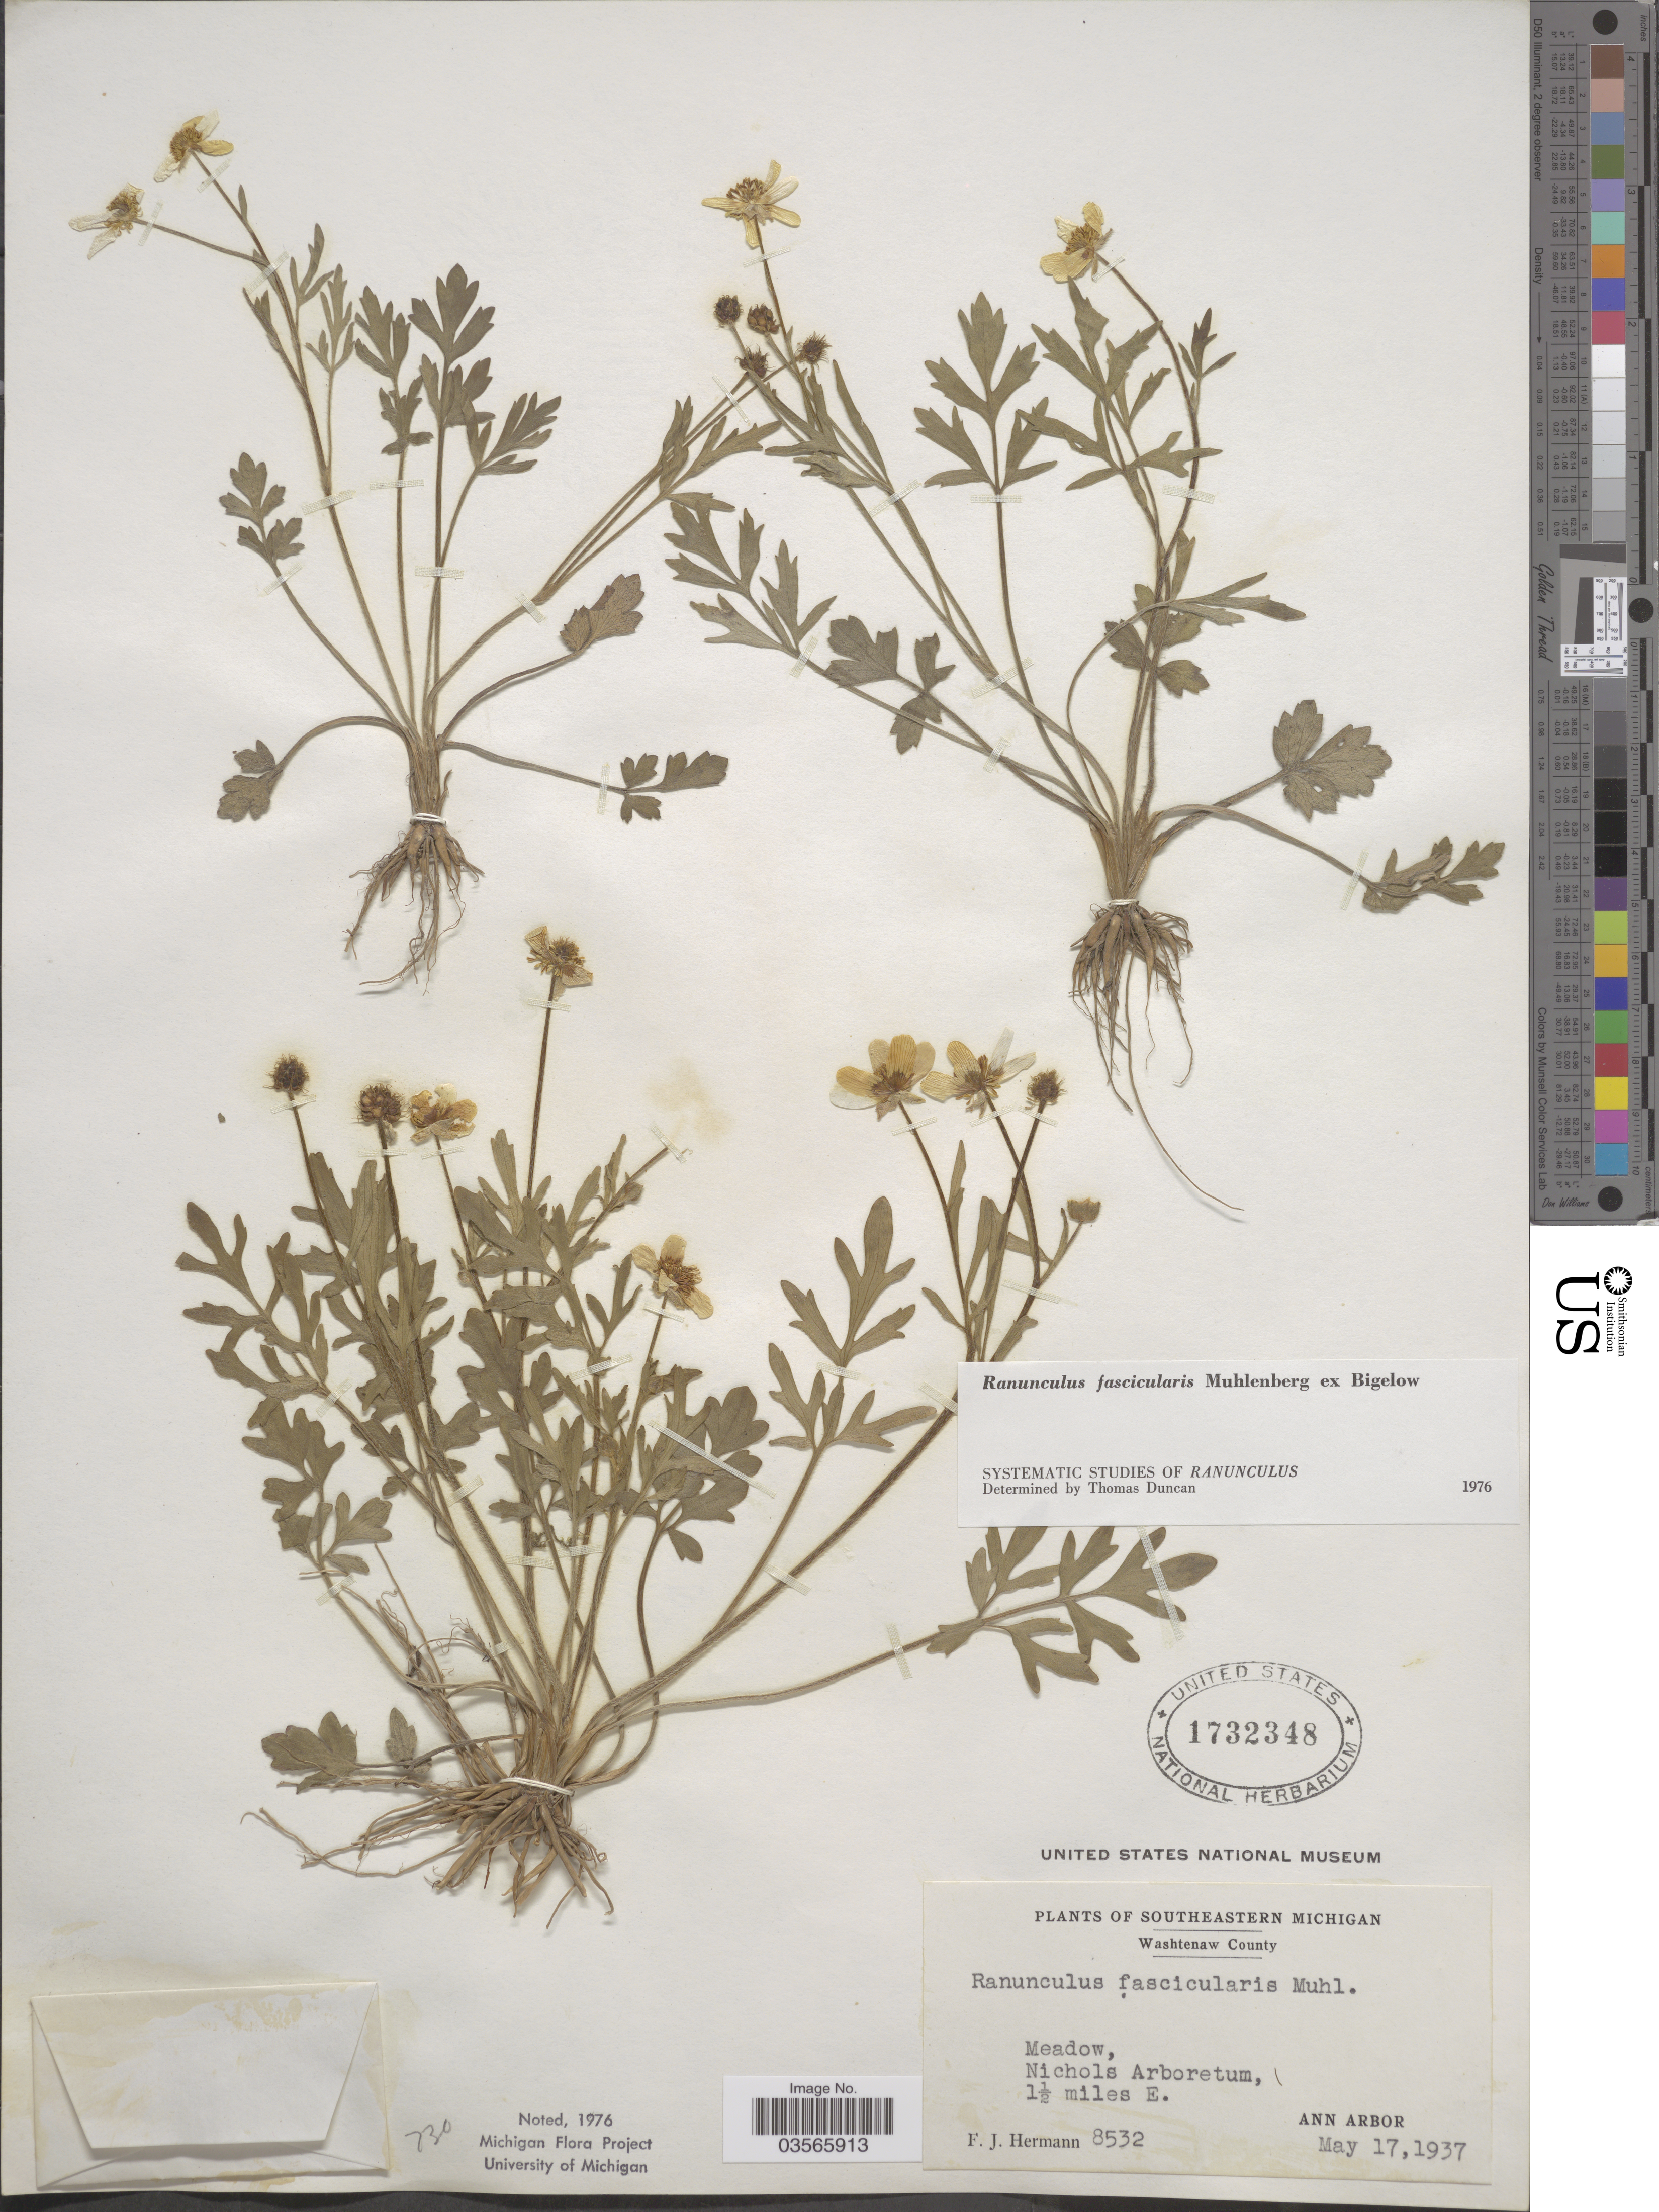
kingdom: Plantae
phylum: Tracheophyta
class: Magnoliopsida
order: Ranunculales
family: Ranunculaceae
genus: Ranunculus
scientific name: Ranunculus fascicularis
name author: Muhl. ex Bigelow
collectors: F. J. Hermann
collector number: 8532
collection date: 1937-05-17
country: United States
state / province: Michigan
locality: Southeastern Michigan. Washtenaw County. Nichols Arboretum. 1½ miles E. Ann Arbor.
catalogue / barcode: US 1732348